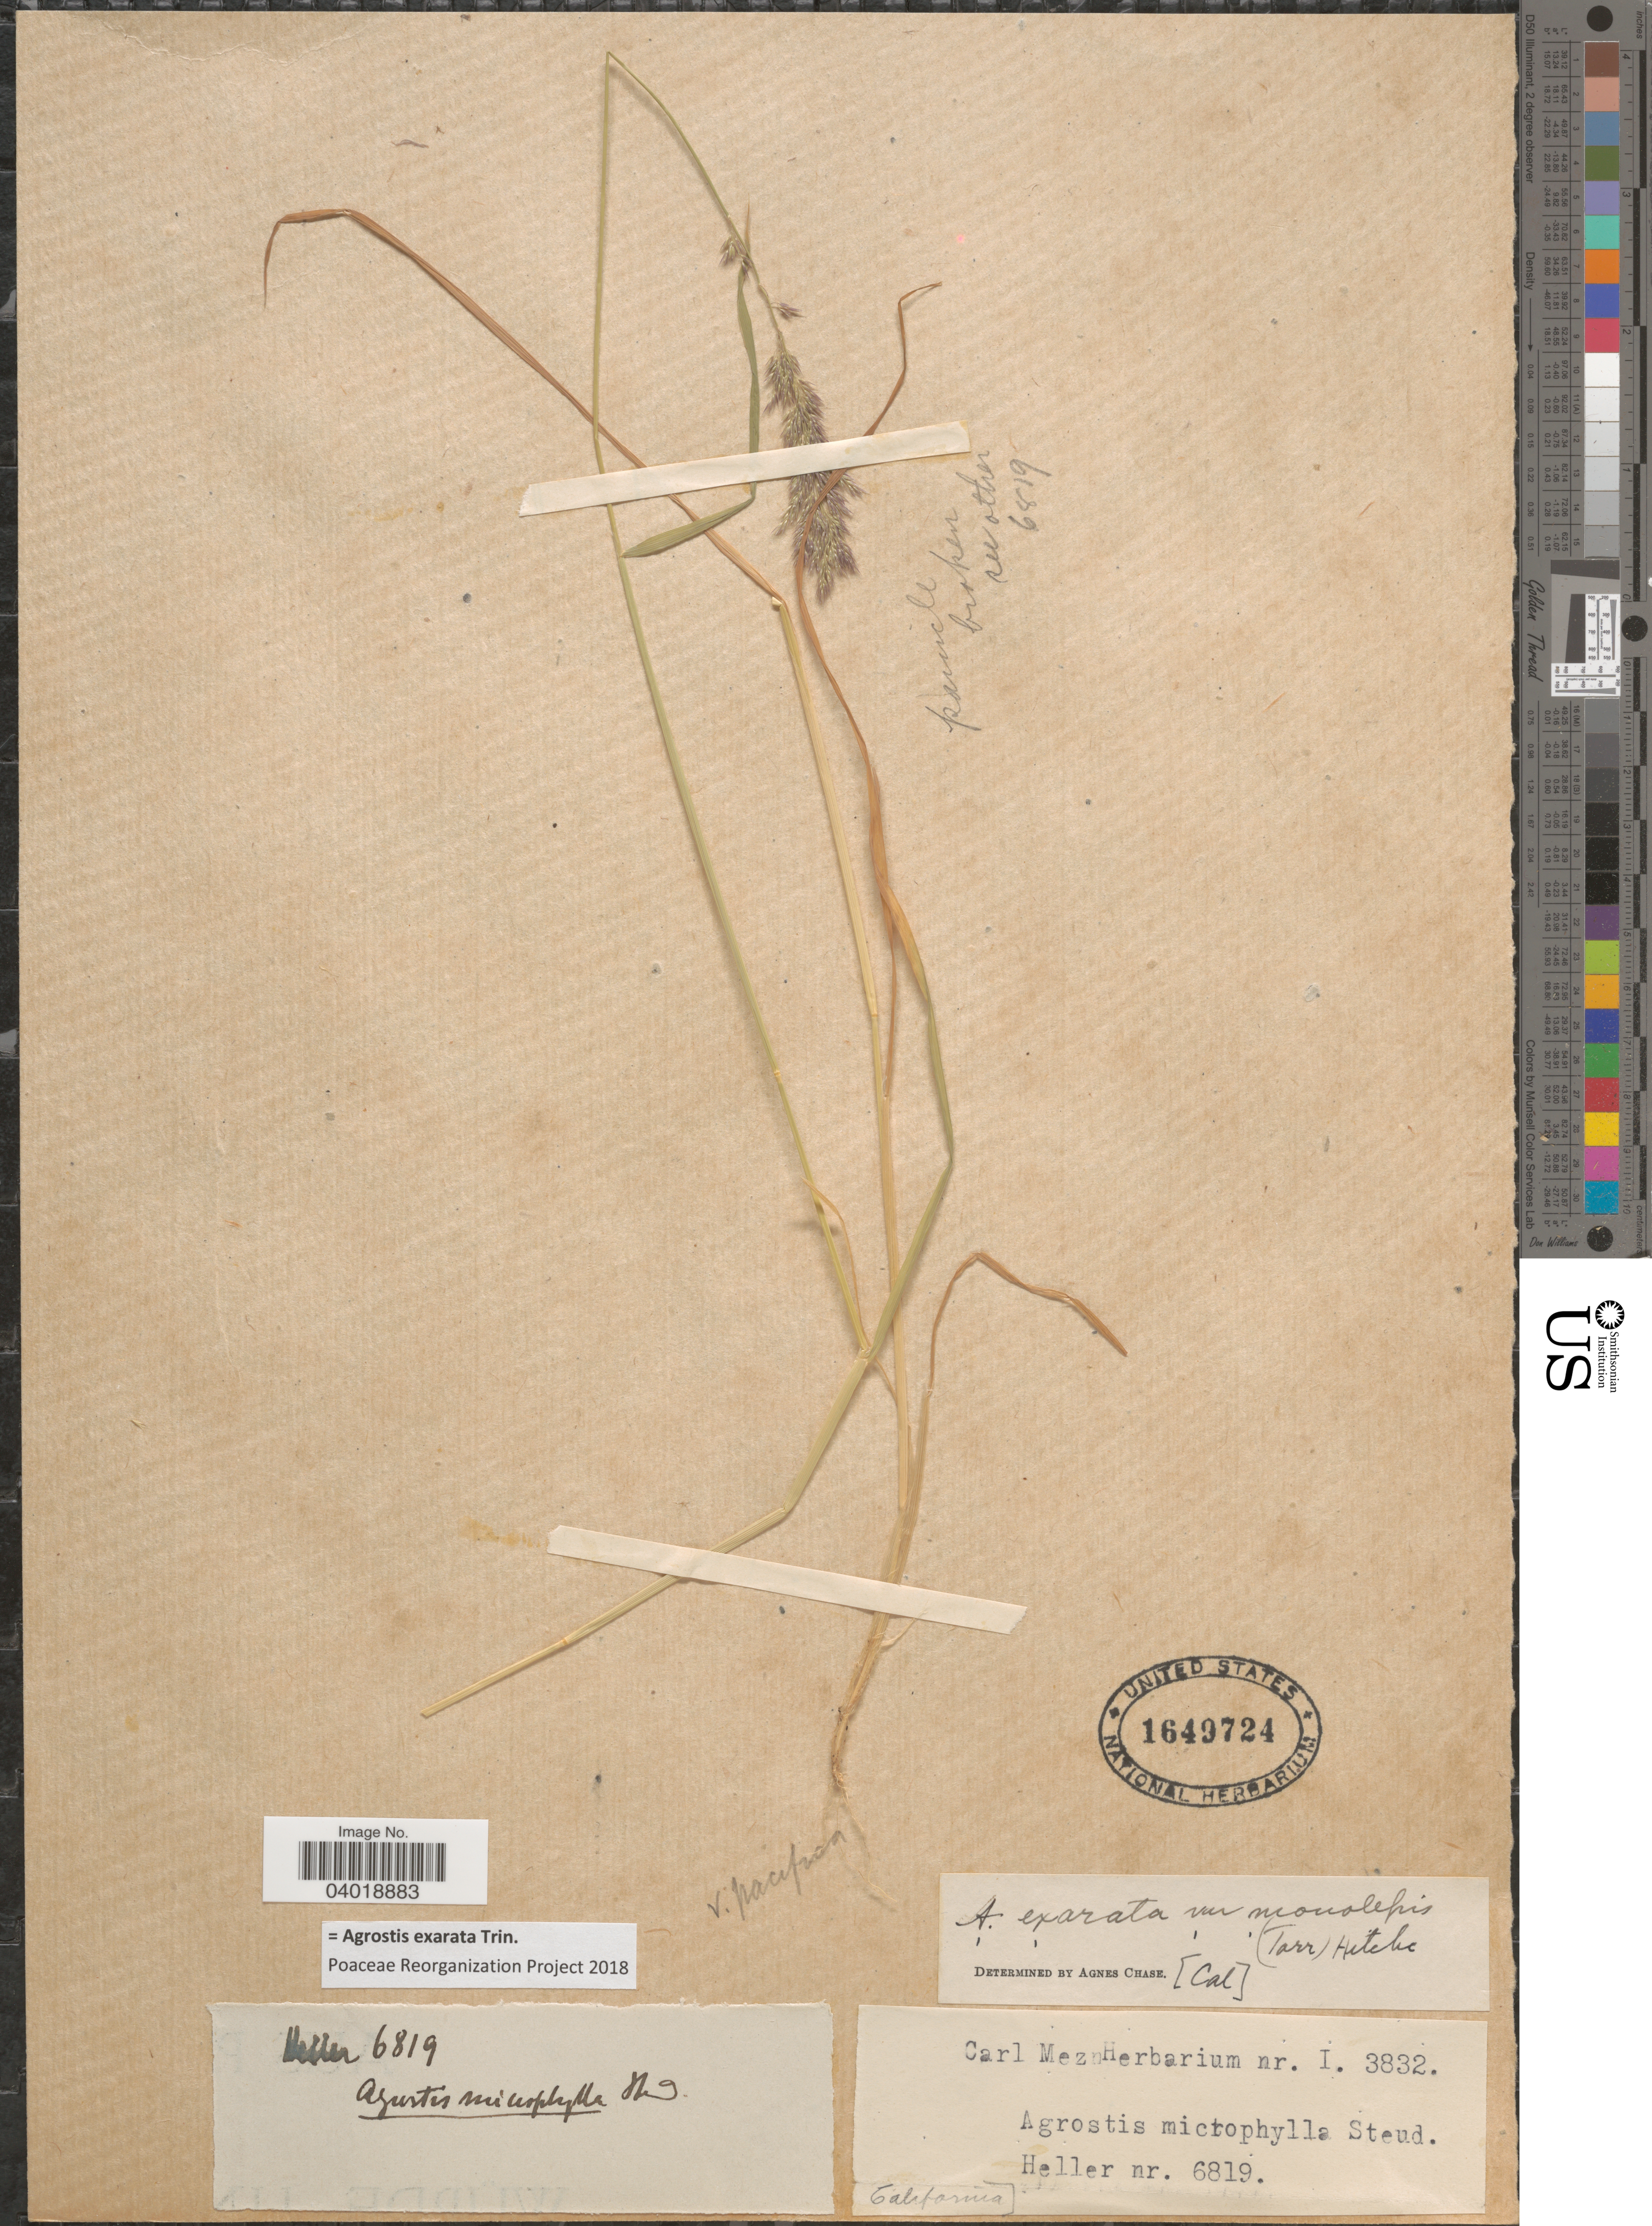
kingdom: Plantae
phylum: Tracheophyta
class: Liliopsida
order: Poales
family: Poaceae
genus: Agrostis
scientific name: Agrostis exarata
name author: Trin.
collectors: -- Heller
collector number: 6819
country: United States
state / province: California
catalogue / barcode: US 1649724